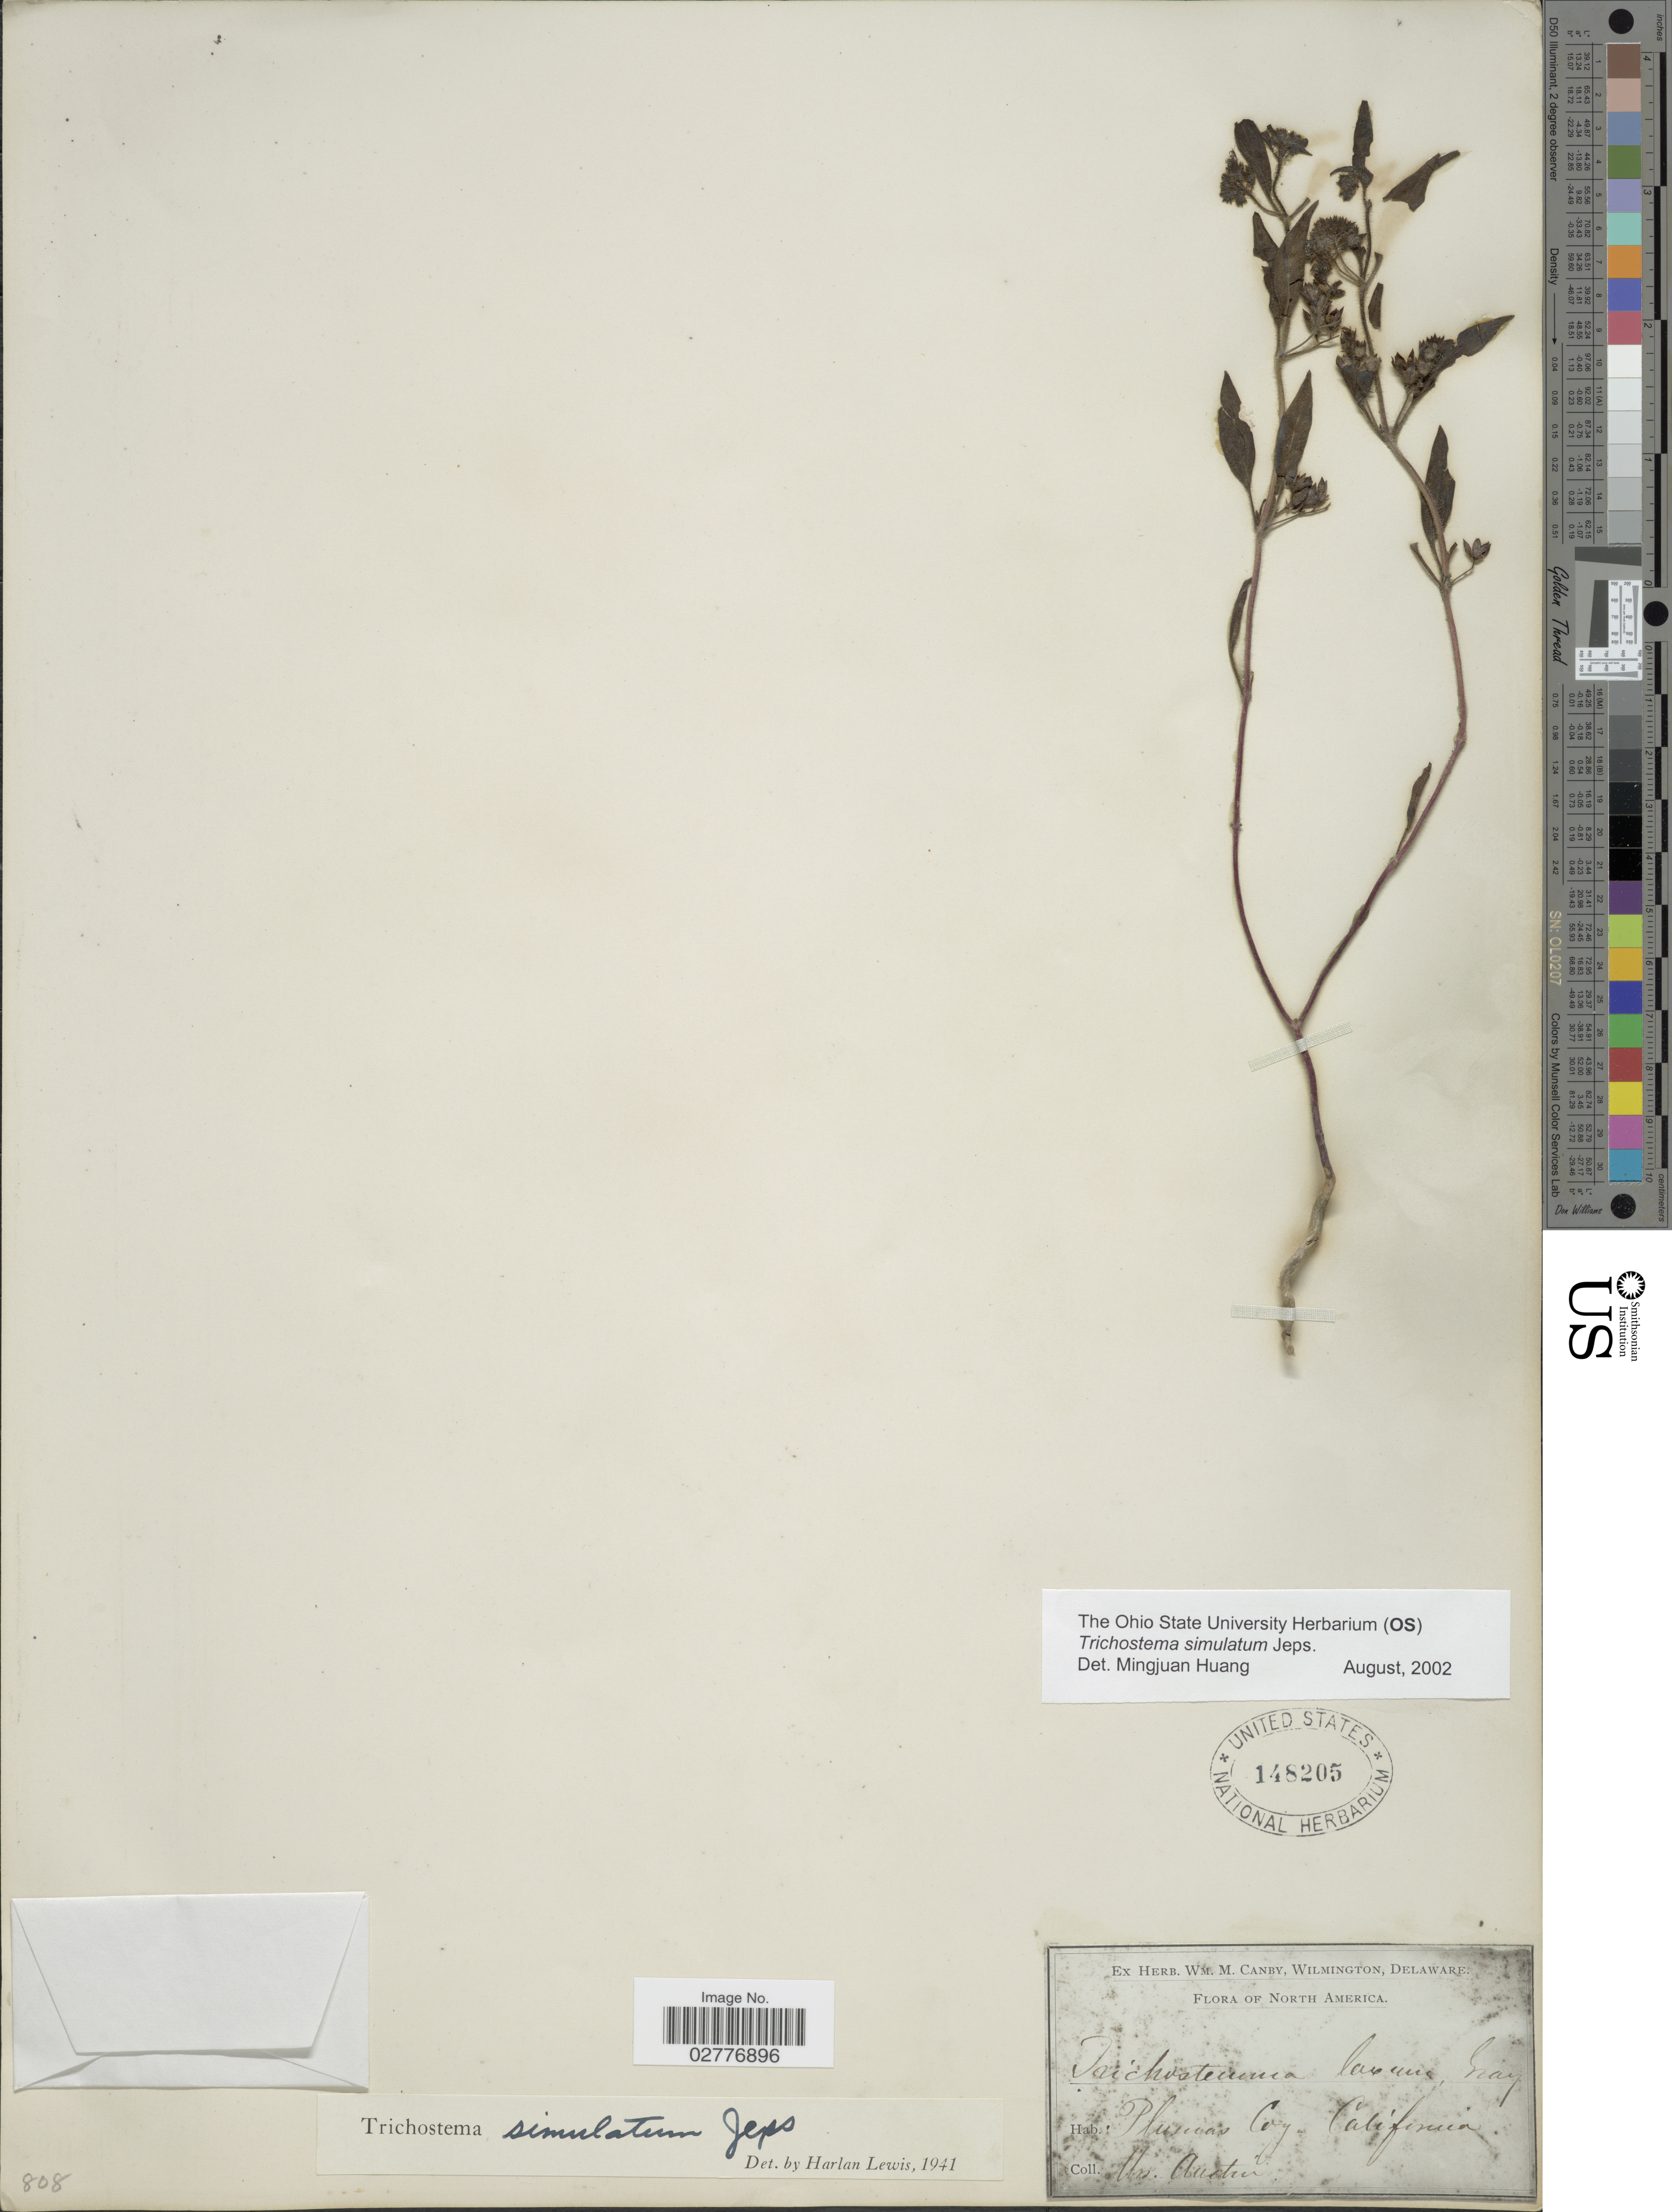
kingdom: Plantae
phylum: Tracheophyta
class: Magnoliopsida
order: Lamiales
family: Lamiaceae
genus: Trichostema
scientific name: Trichostema simulatum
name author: Jeps.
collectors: W. Austin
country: United States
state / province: California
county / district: Plumas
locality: North America. Plumas Coy.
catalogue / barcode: US 148205